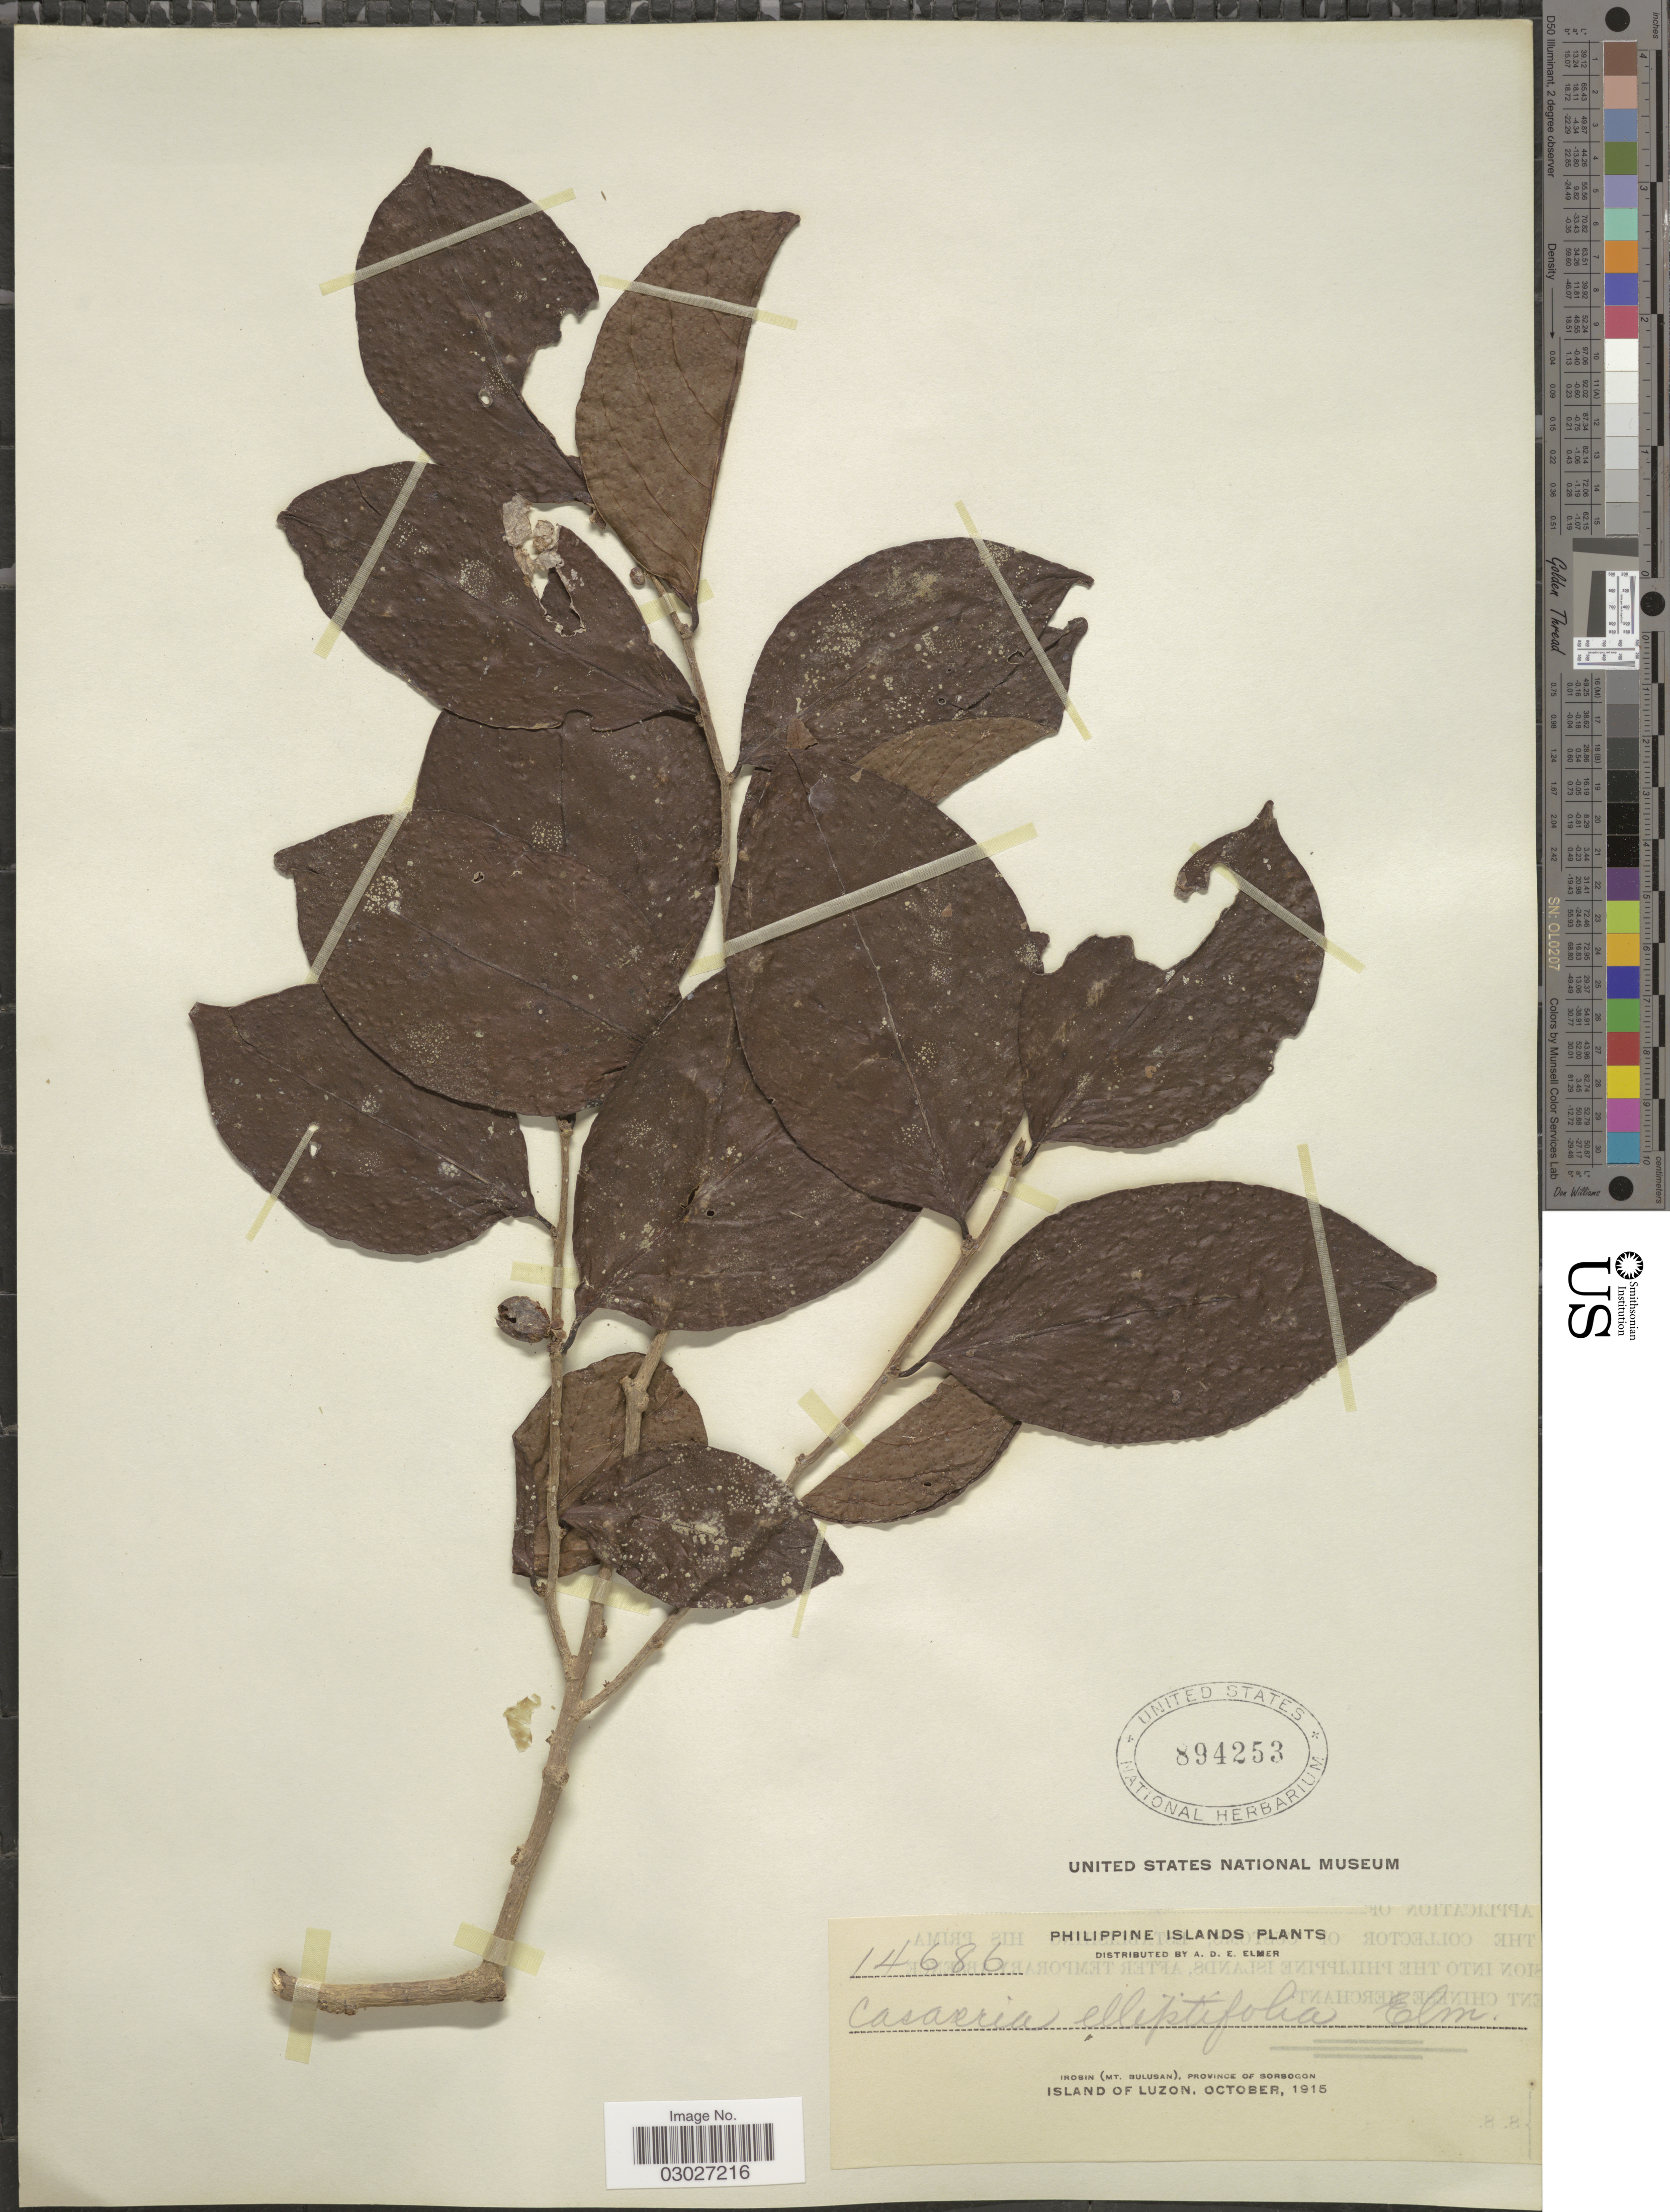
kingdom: Plantae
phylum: Tracheophyta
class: Magnoliopsida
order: Malpighiales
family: Salicaceae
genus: Casearia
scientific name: Casearia crenata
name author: Merr.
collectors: A. D. E. Elmer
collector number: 14686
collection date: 1915-10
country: Philippines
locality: Philippine Islands, Irosin (Mt. Sulusan), Province of Sorsogon, Island of Luzon.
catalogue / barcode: US 894253